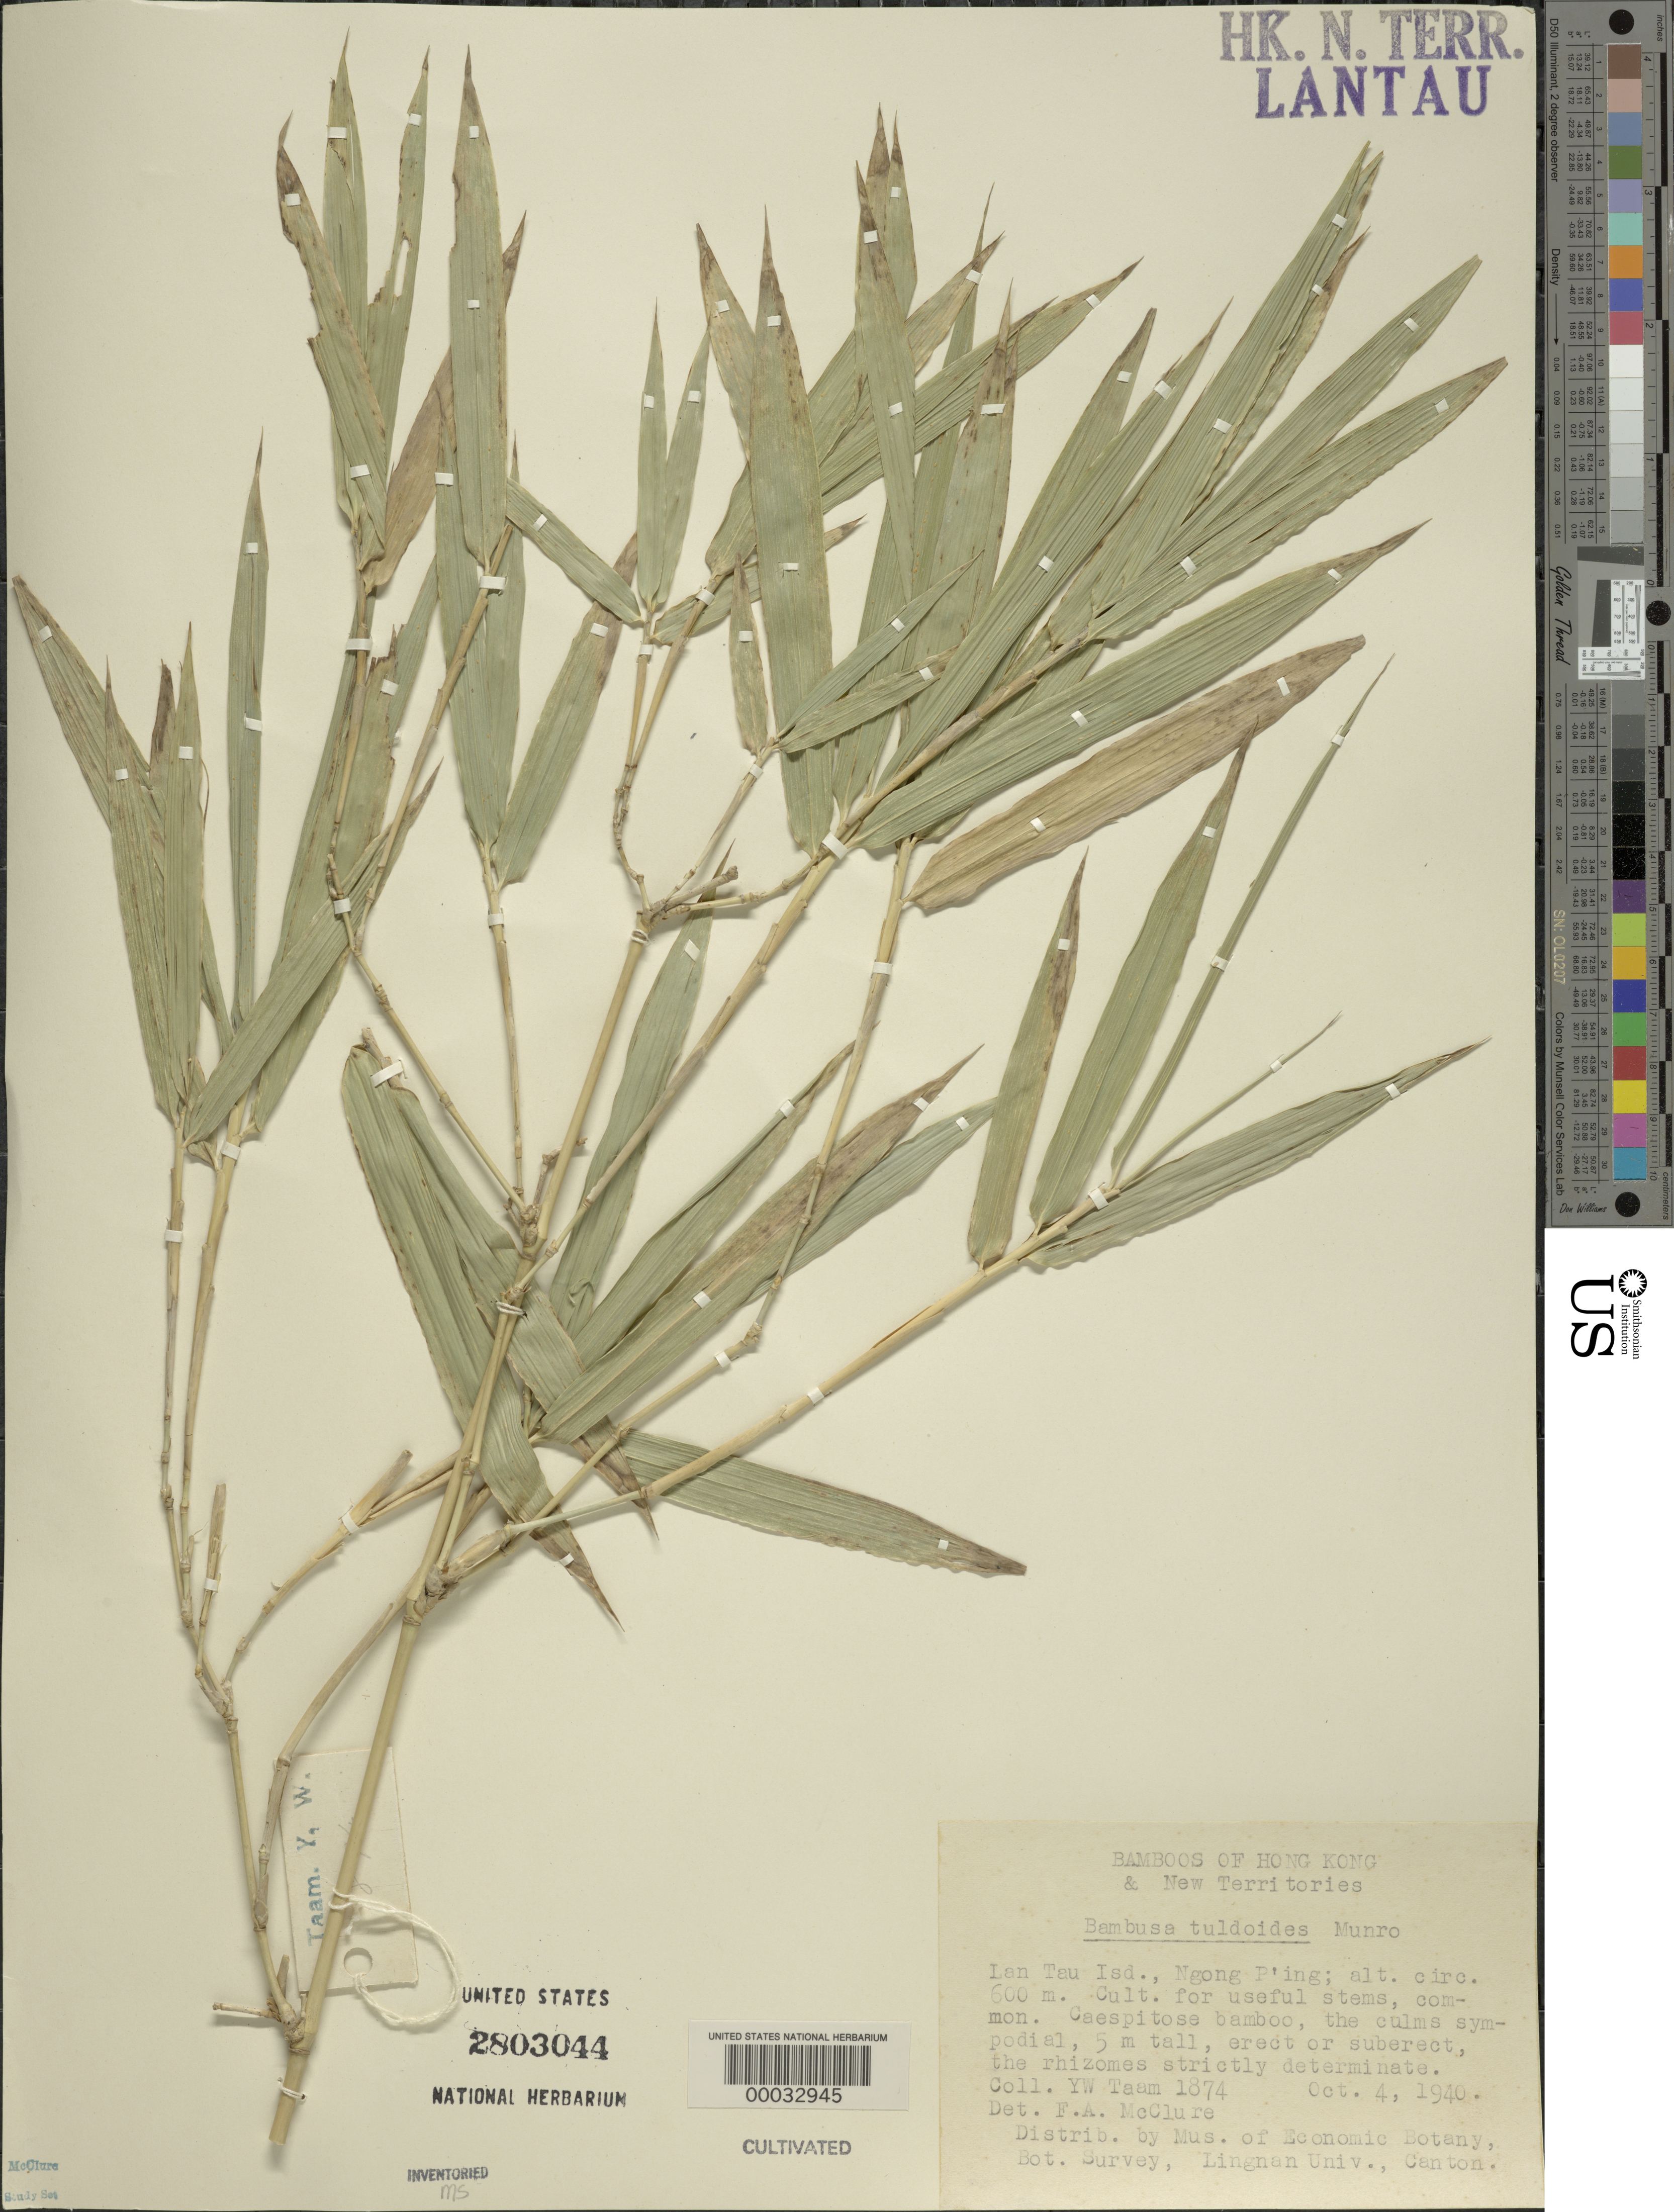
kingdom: Plantae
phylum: Tracheophyta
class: Liliopsida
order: Poales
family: Poaceae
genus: Bambusa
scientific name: Bambusa tuldoides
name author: Munro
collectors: Y. W. Taam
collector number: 1874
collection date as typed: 04 Oct 1940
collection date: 1940-10-04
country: China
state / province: Hong Kong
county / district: New Territories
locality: Lan tau i., ngong p'ing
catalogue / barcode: US 2803044